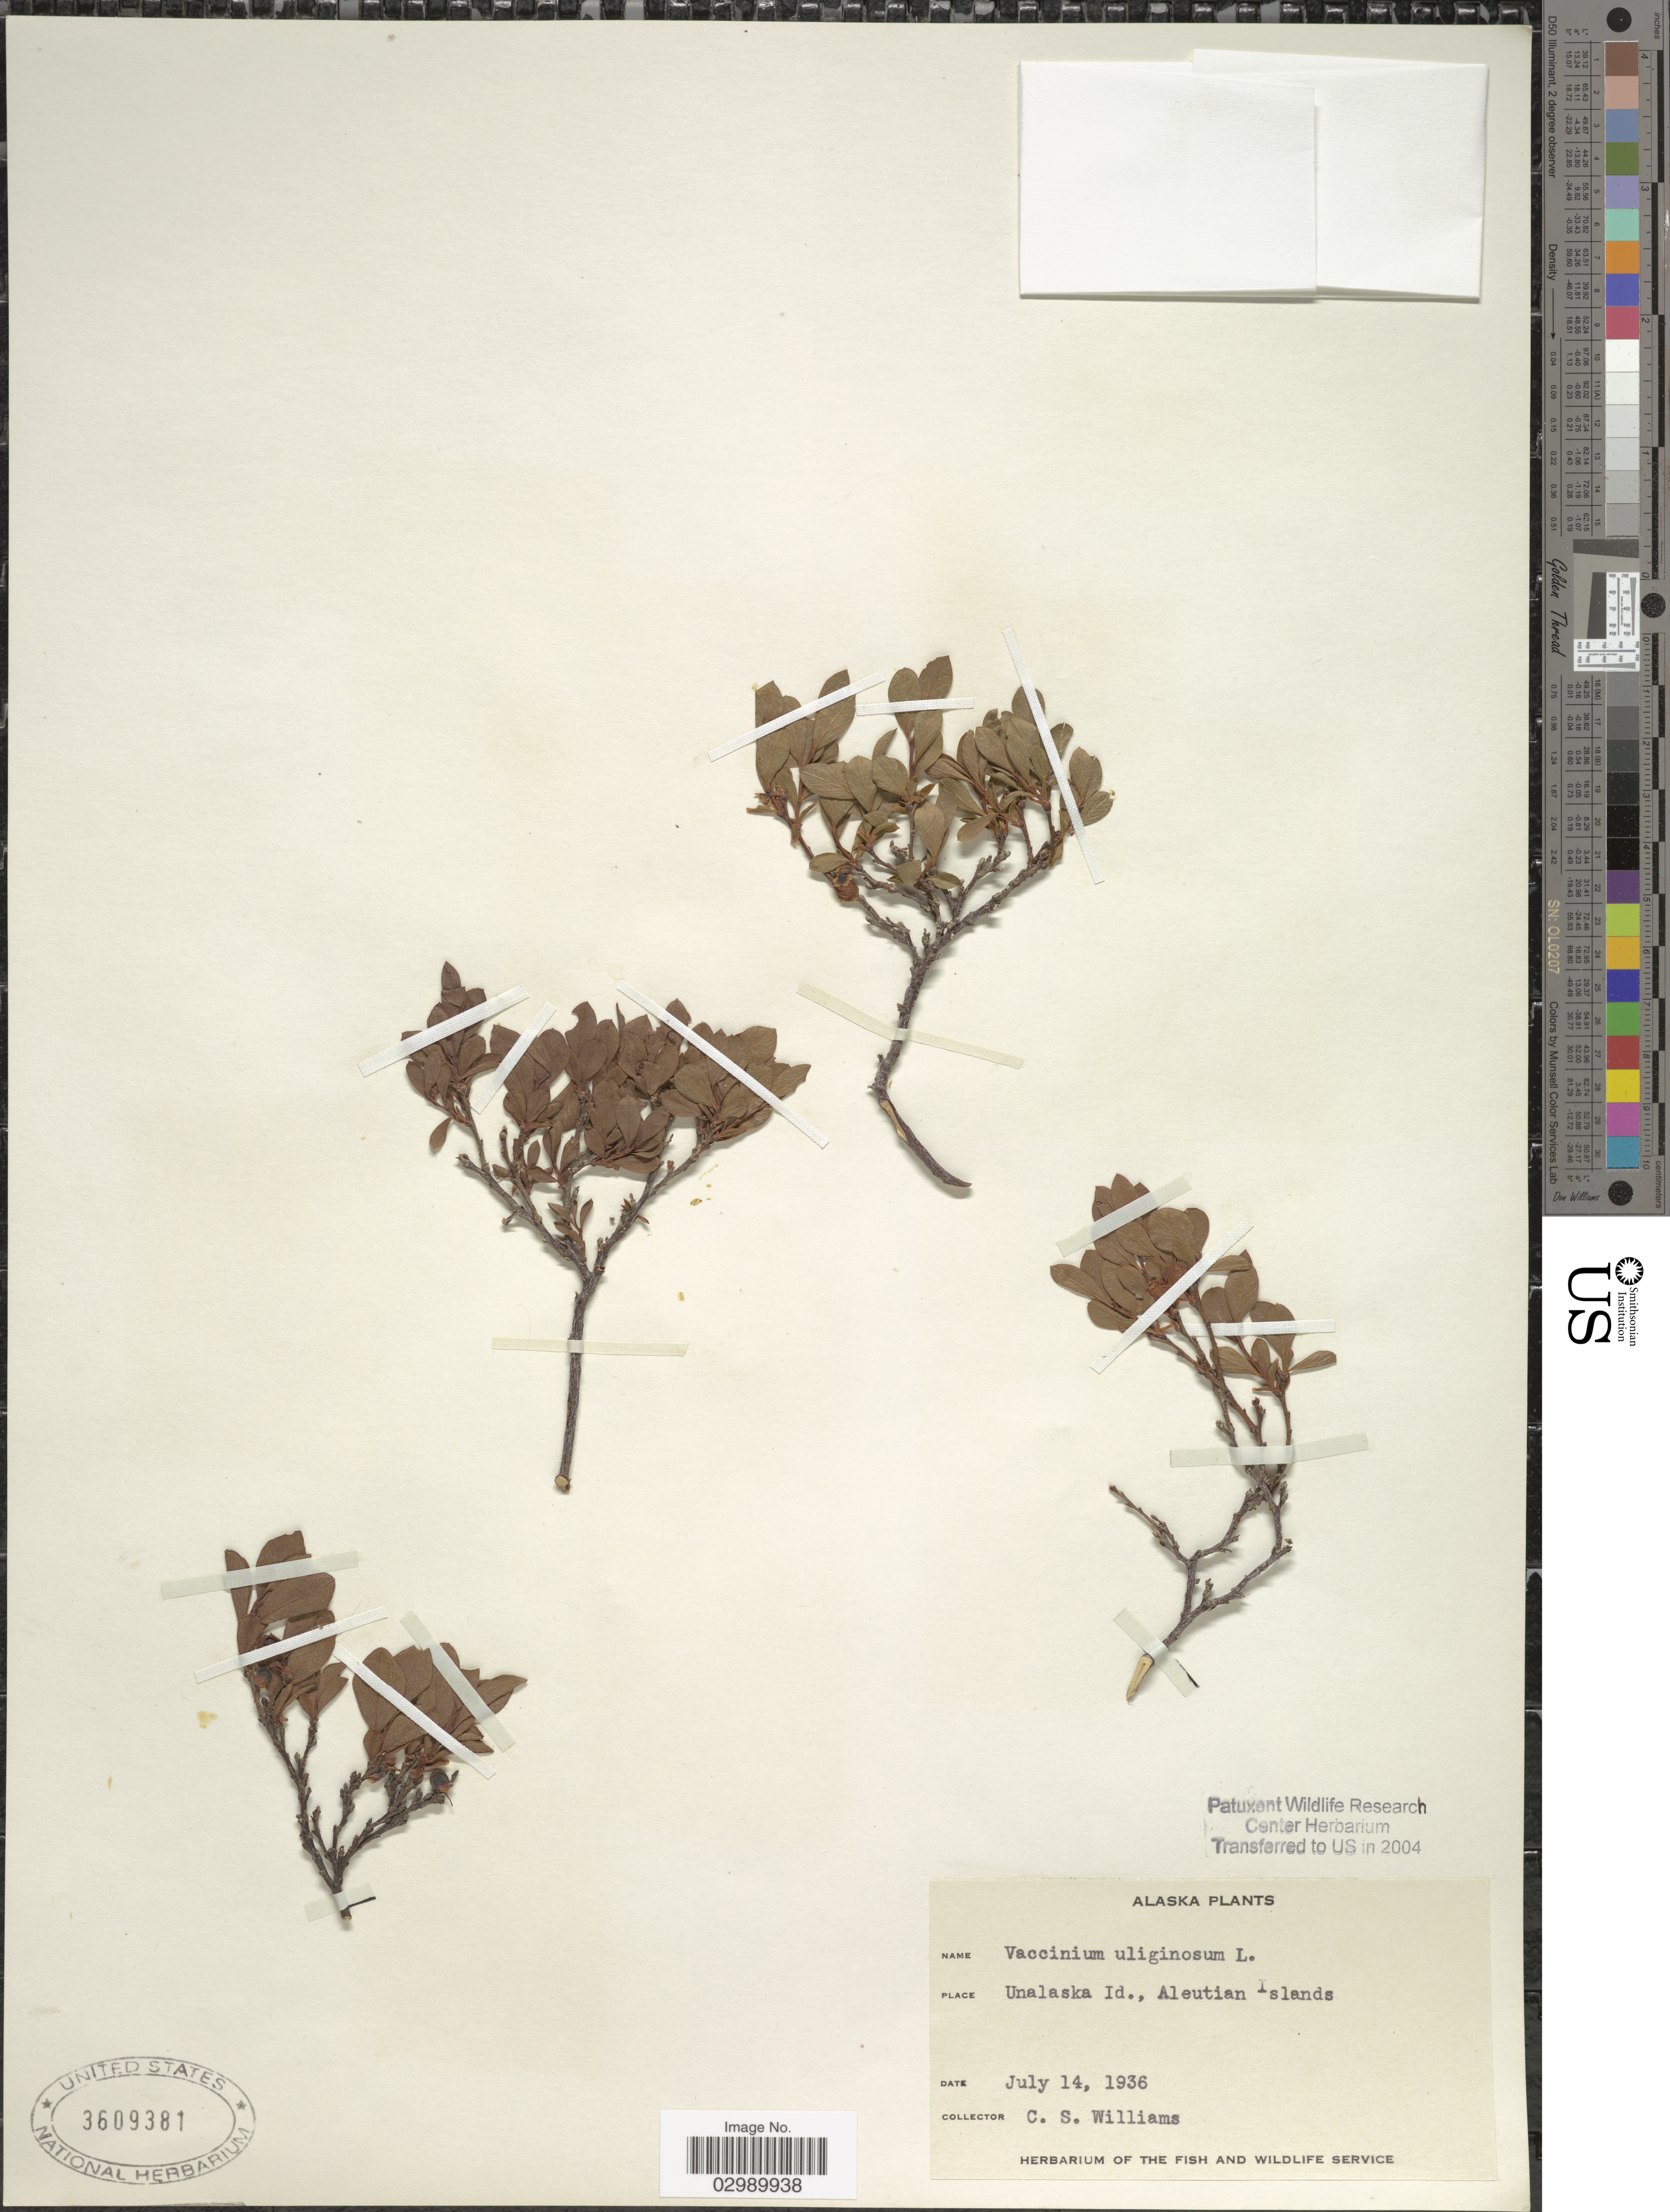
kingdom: Plantae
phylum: Tracheophyta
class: Magnoliopsida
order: Ericales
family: Ericaceae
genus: Vaccinium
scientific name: Vaccinium uliginosum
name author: L.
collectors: C. Williams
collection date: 1936-07-14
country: United States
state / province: Alaska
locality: Unalaska Id., Aleutian Islands.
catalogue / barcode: US 3609381